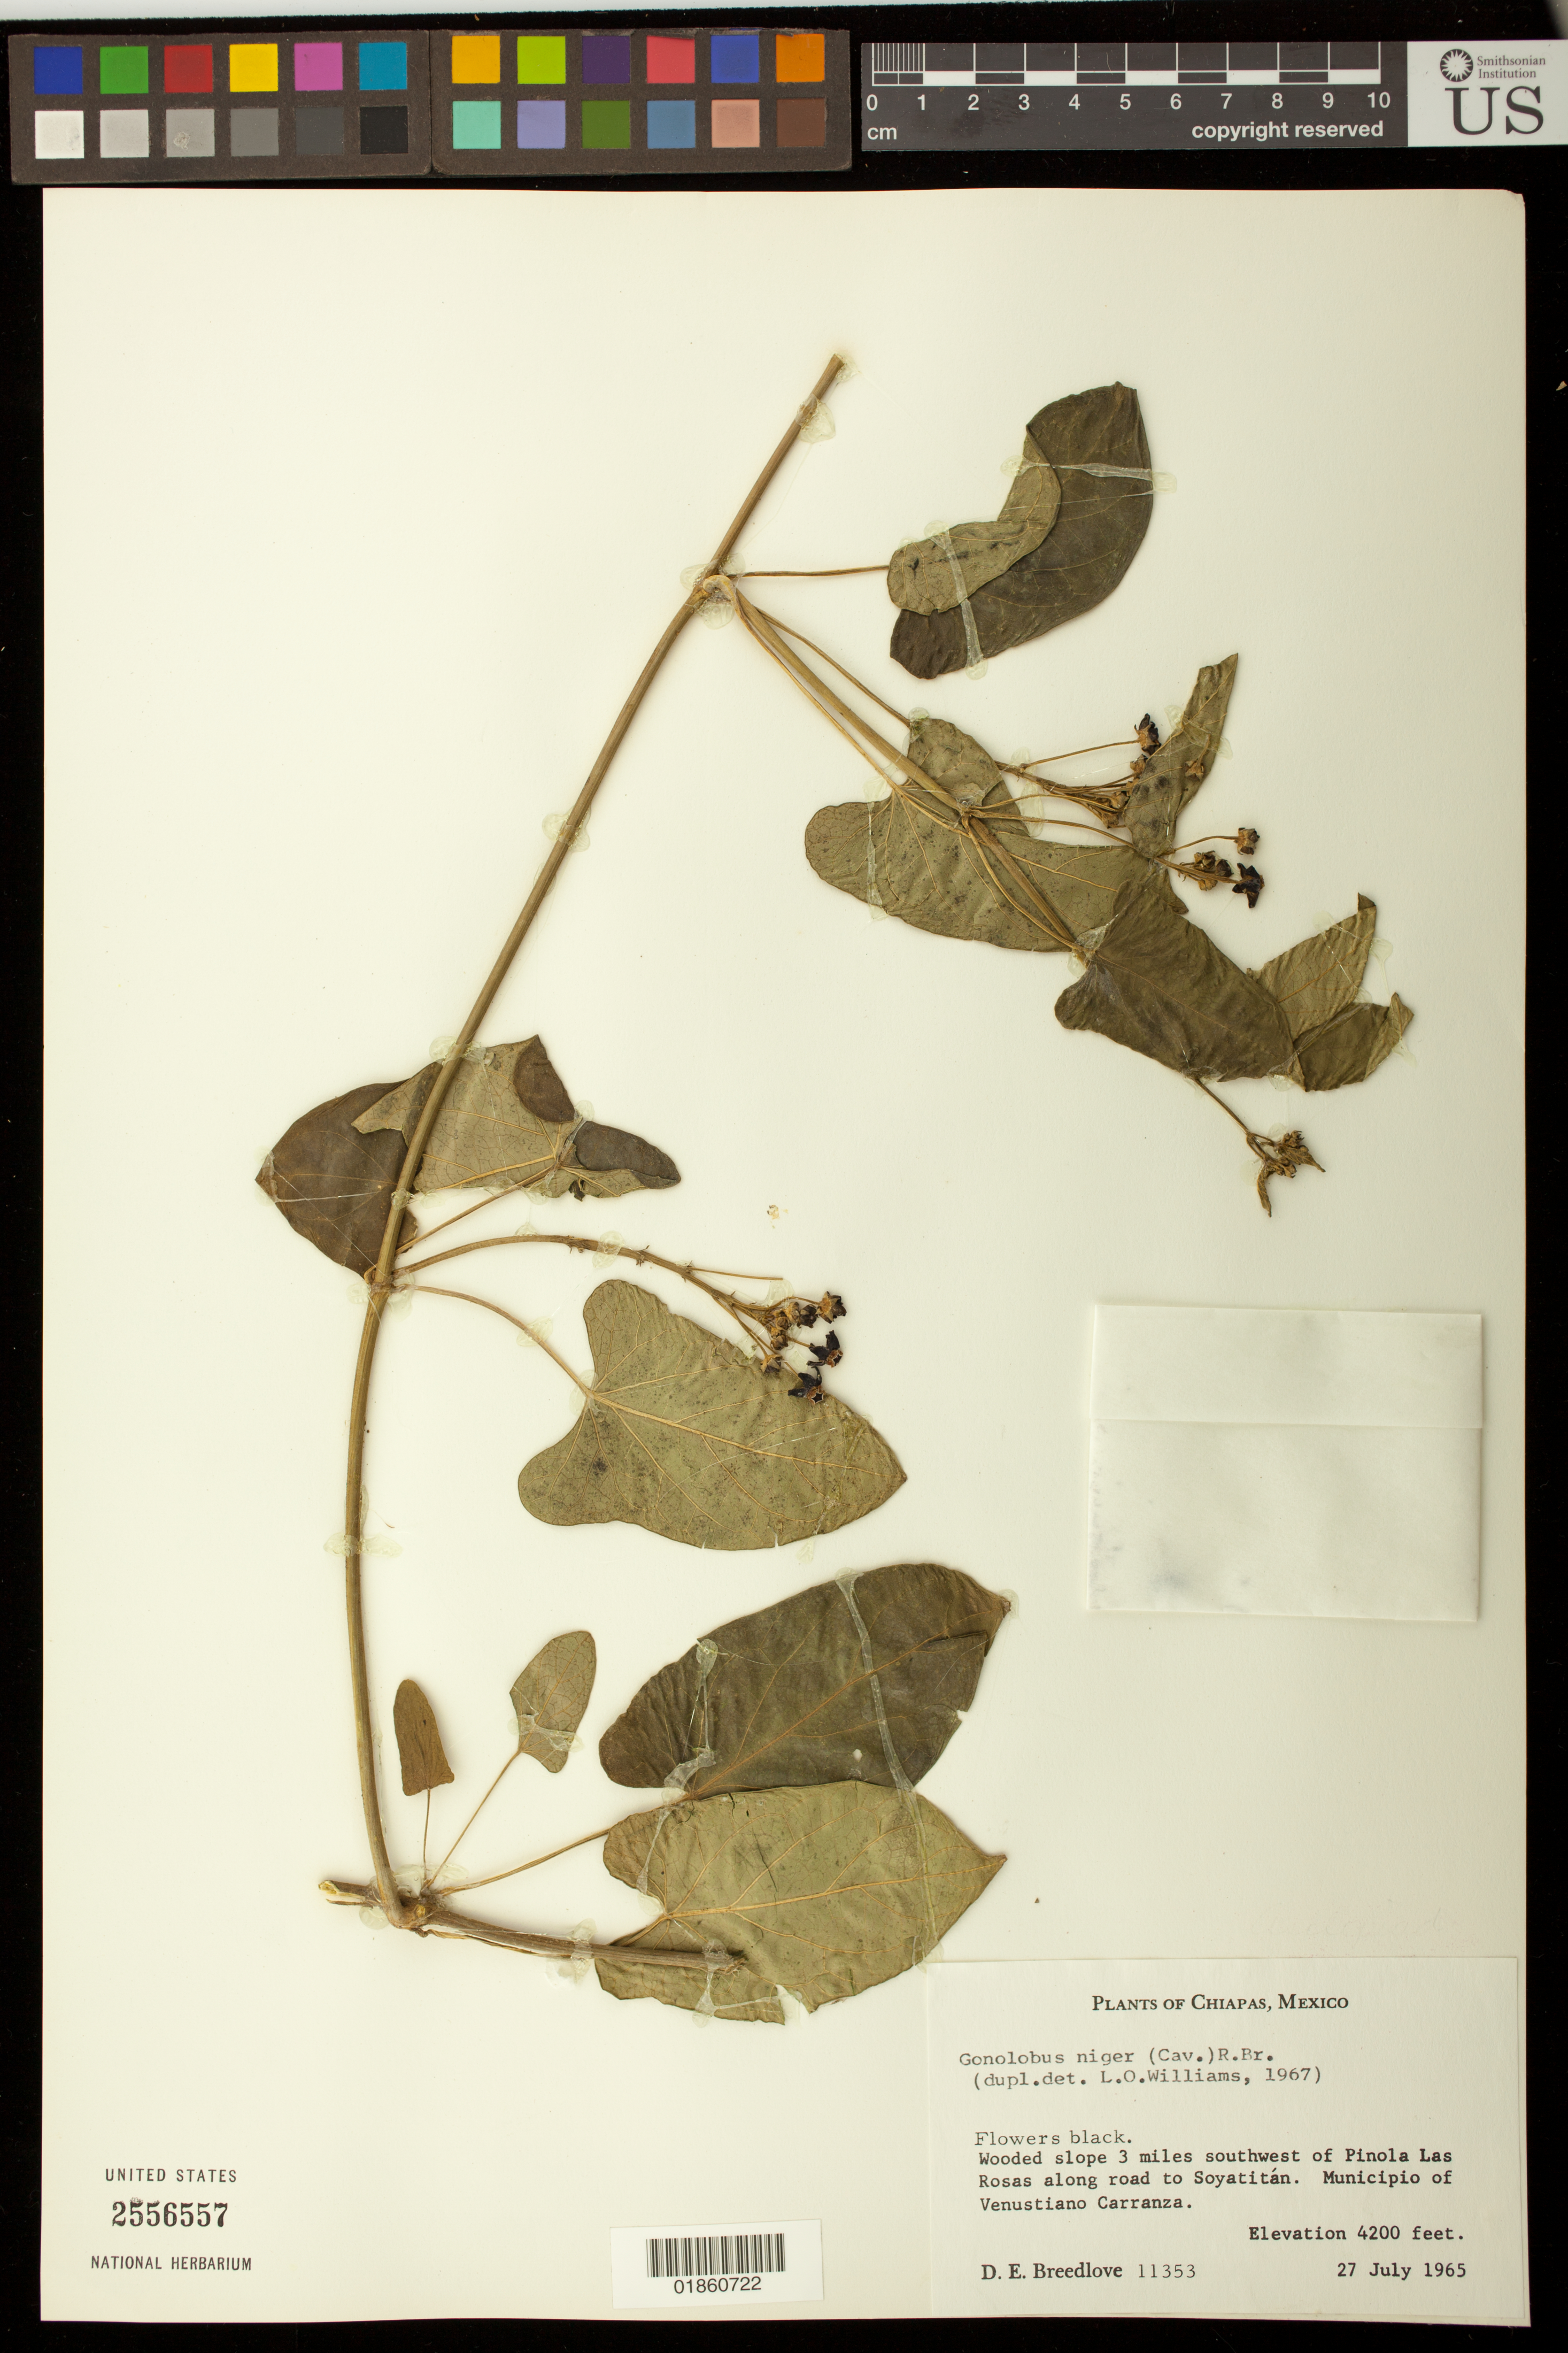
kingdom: Plantae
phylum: Tracheophyta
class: Magnoliopsida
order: Gentianales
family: Apocynaceae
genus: Gonolobus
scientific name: Gonolobus niger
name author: (Cav.) R. Br. ex Schult.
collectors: D. E. Breedlove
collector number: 11353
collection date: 1965-07-27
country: Mexico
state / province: Chiapas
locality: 3 miles southwest of Pinola Las Roses along road to Soyatitan. Municipio of Venustiano Carranza.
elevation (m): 1280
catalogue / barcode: US 2556557